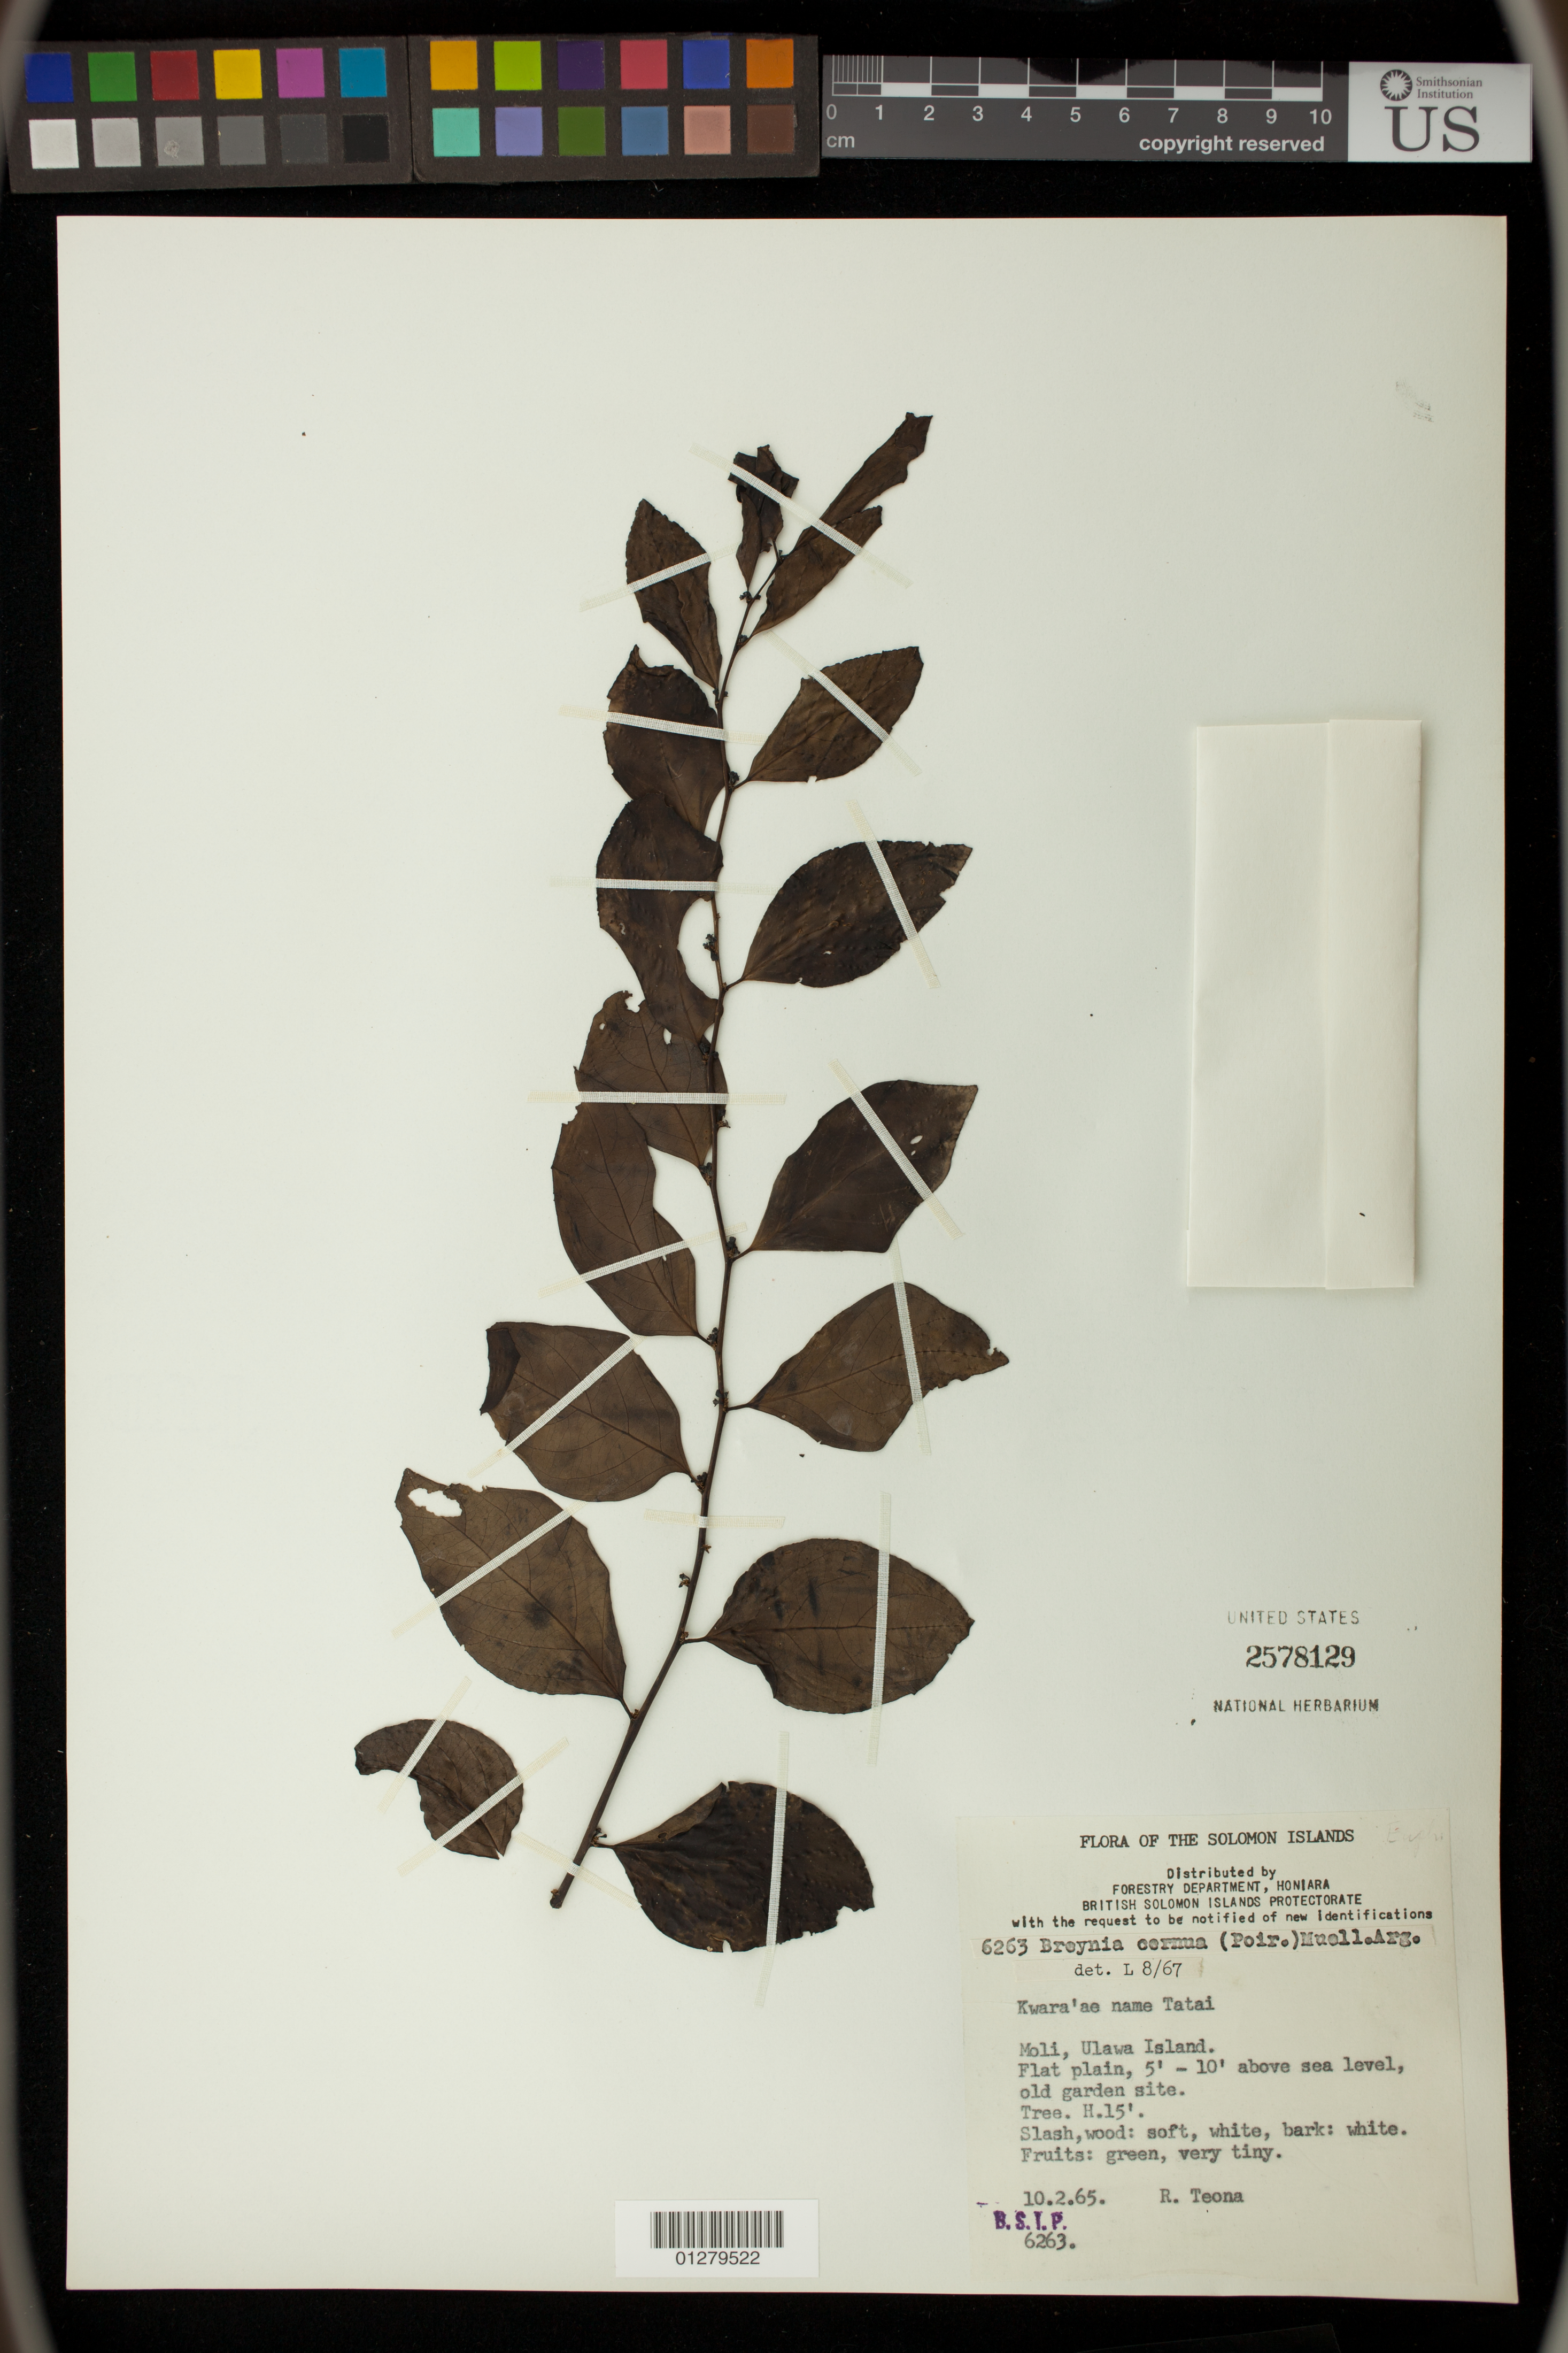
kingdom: Plantae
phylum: Tracheophyta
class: Magnoliopsida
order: Malpighiales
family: Phyllanthaceae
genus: Phyllanthus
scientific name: Phyllanthus cernuus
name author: Poir.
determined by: Wagner, W. L., (BOT), Smithsonian Institution - National Museum of Natural History (UNITED STATES)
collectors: R. Teona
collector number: BSIP 6263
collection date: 1965-02-10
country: Solomon Islands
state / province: Makira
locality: Moli, Ulawa Island.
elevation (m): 2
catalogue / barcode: US 2578129